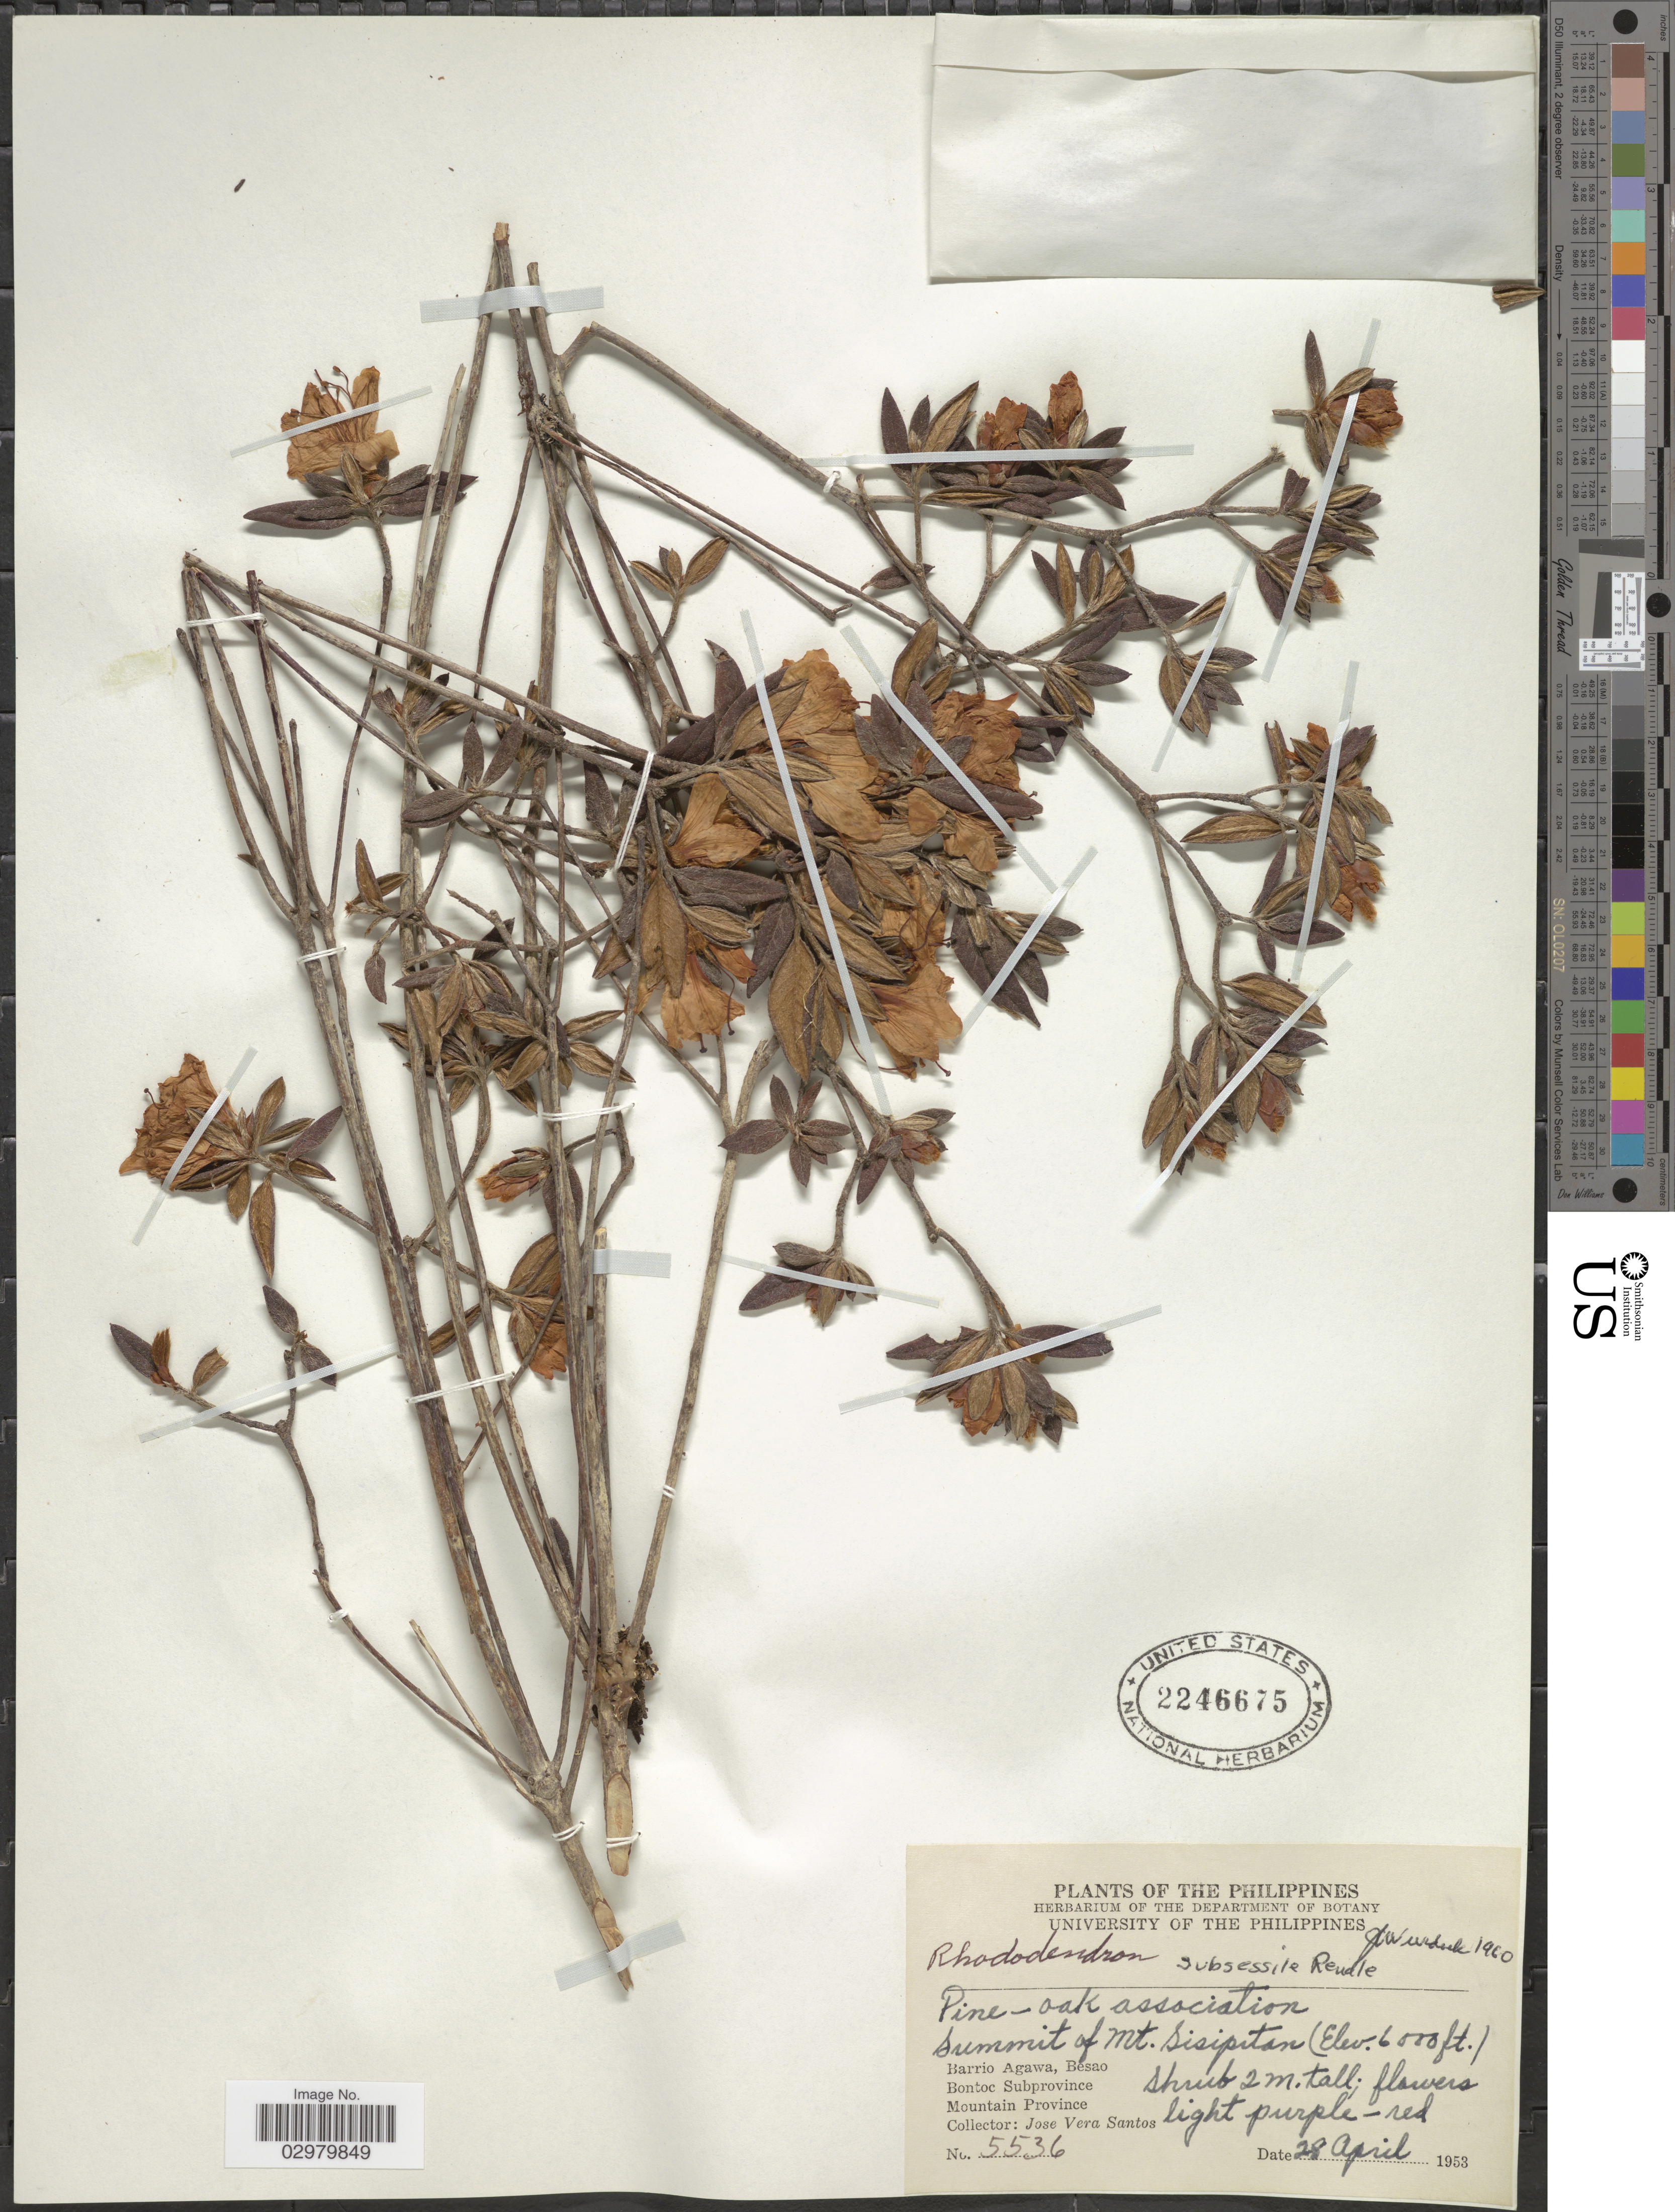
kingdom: Plantae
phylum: Tracheophyta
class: Magnoliopsida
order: Ericales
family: Ericaceae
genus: Rhododendron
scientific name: Rhododendron subsessile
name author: Rendle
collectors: J. Santos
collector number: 5536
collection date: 1953-04-28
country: Philippines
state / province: Cordillera (Administrative Region)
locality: Summit of Mt. Sisipitan , Barrio Agawa, Besao, Bontoc Subprovince, Mountain Province.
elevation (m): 1829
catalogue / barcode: US 2246675